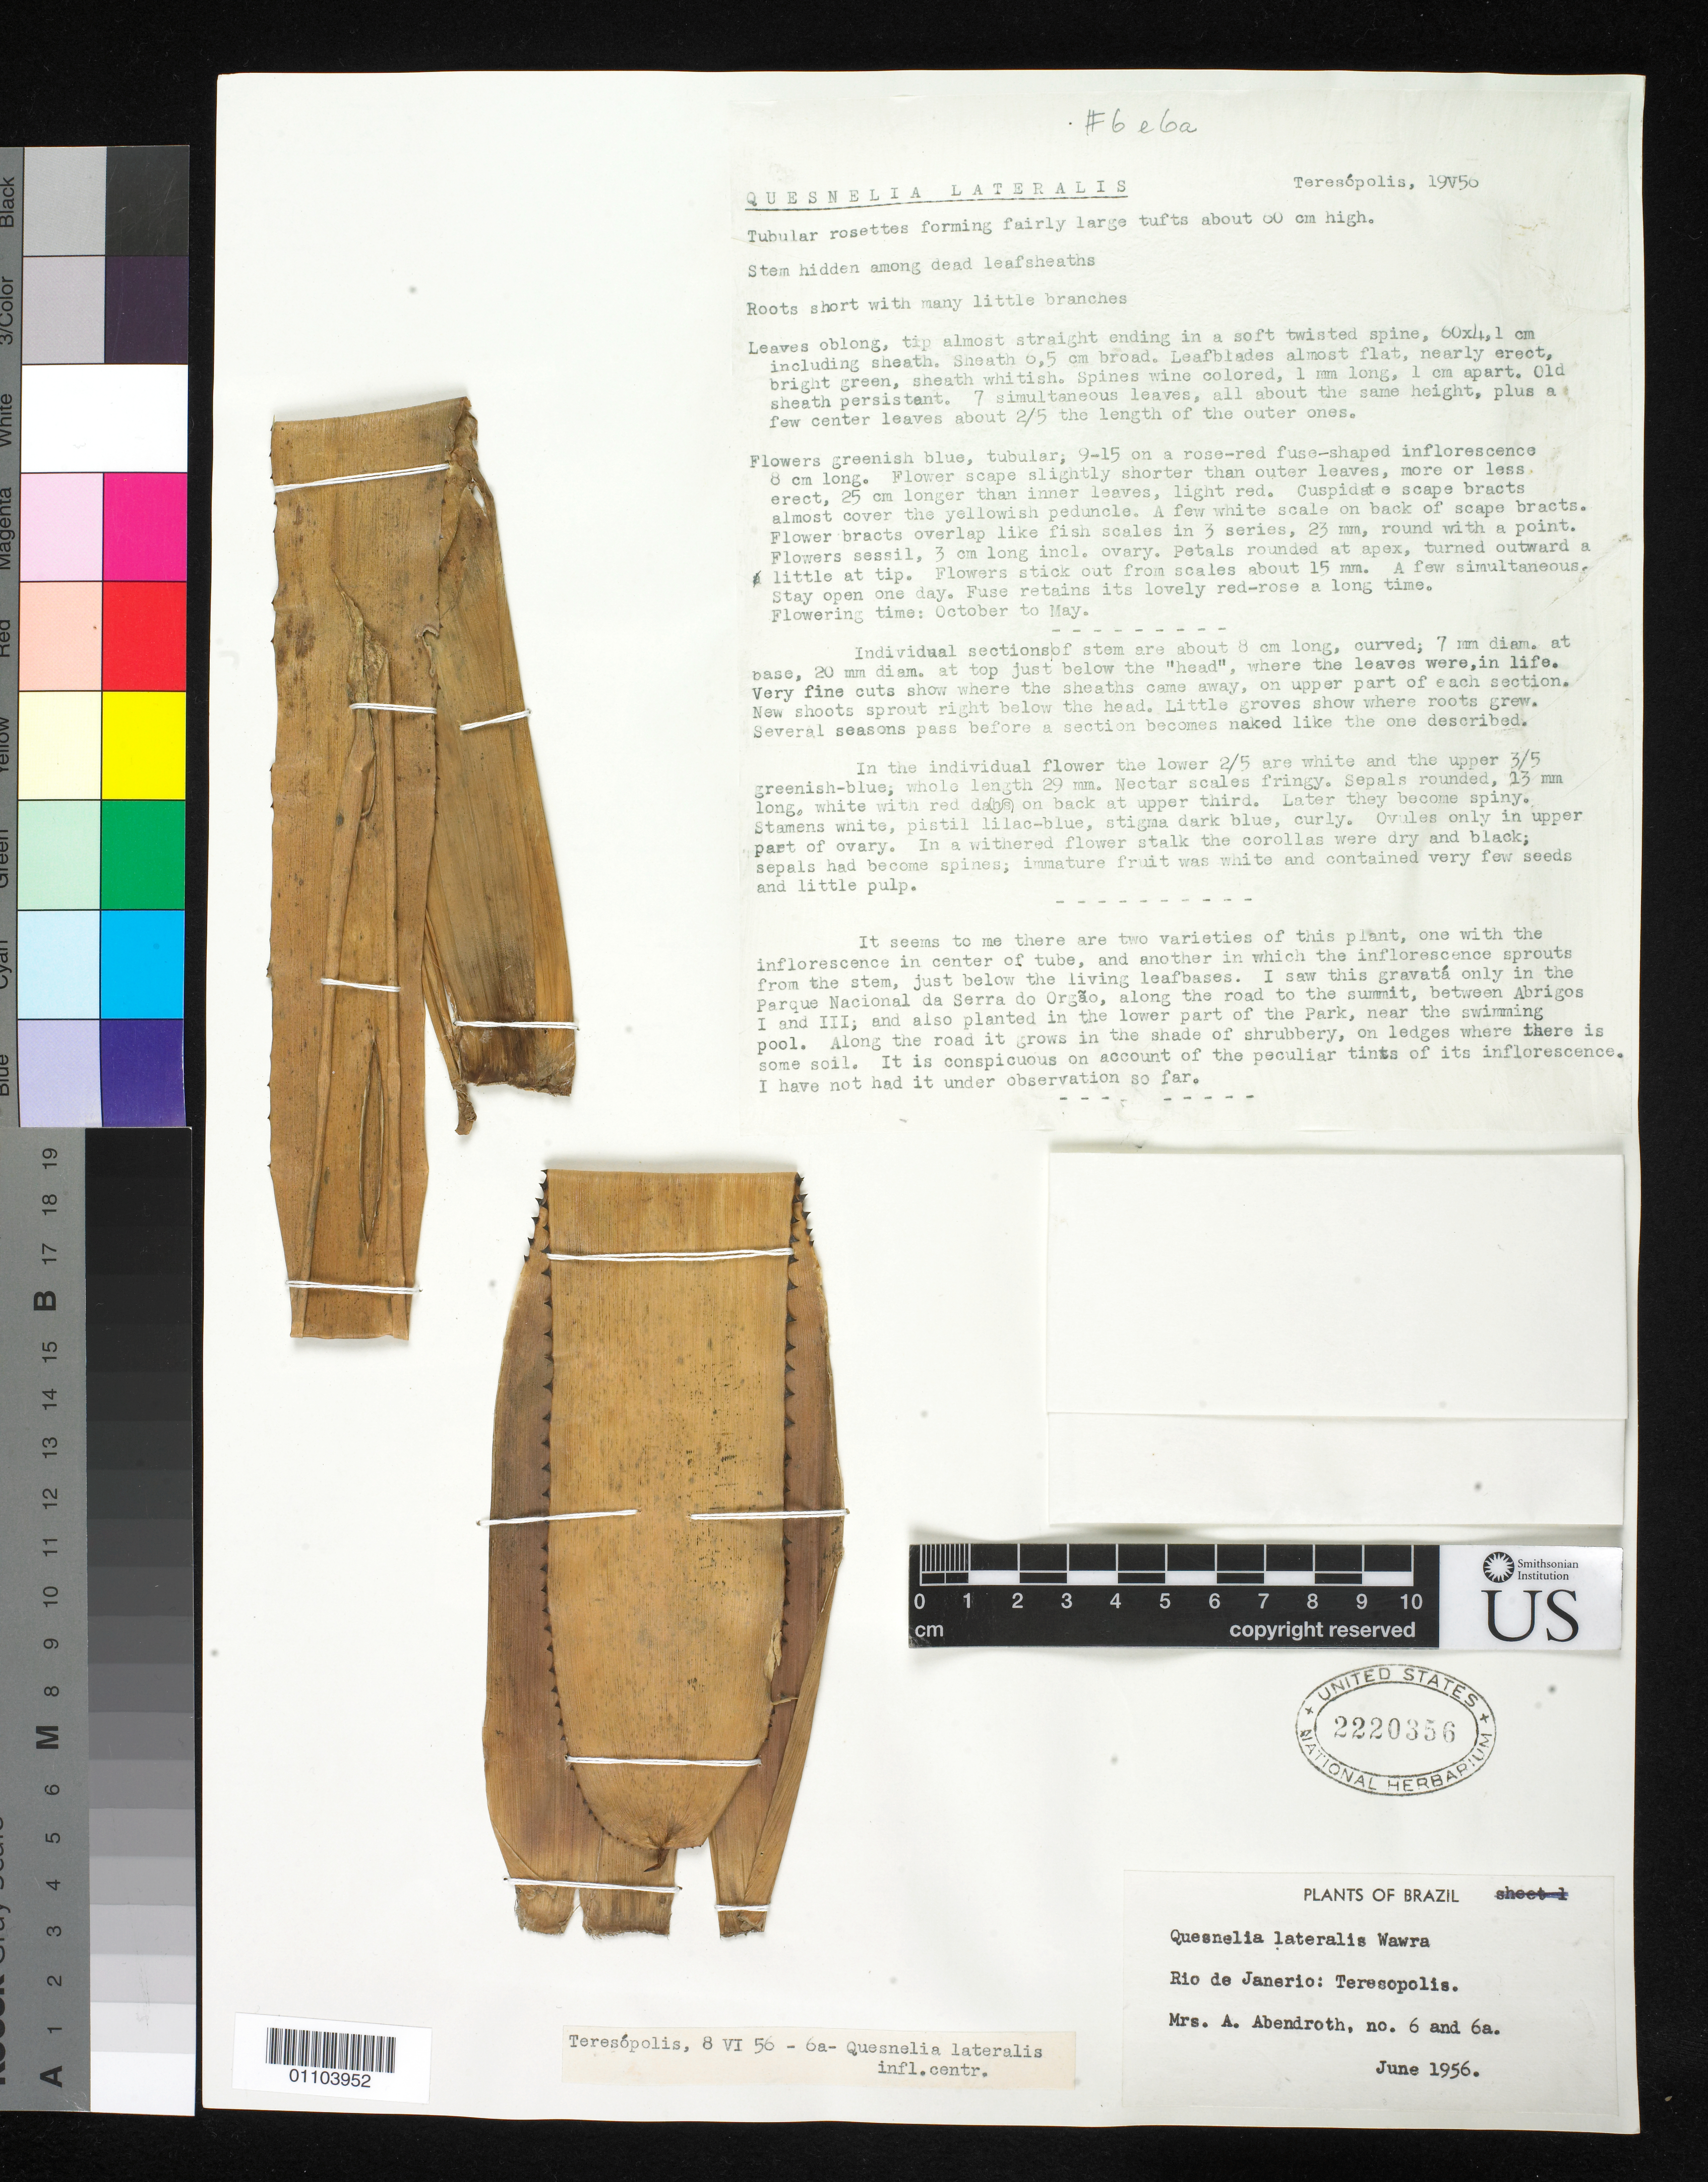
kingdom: Plantae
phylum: Tracheophyta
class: Liliopsida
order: Poales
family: Bromeliaceae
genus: Quesnelia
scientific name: Quesnelia lateralis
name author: Wawra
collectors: A. Abendroth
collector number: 6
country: Brazil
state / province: Rio de Janeiro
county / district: Teresópolis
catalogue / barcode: US 2220356